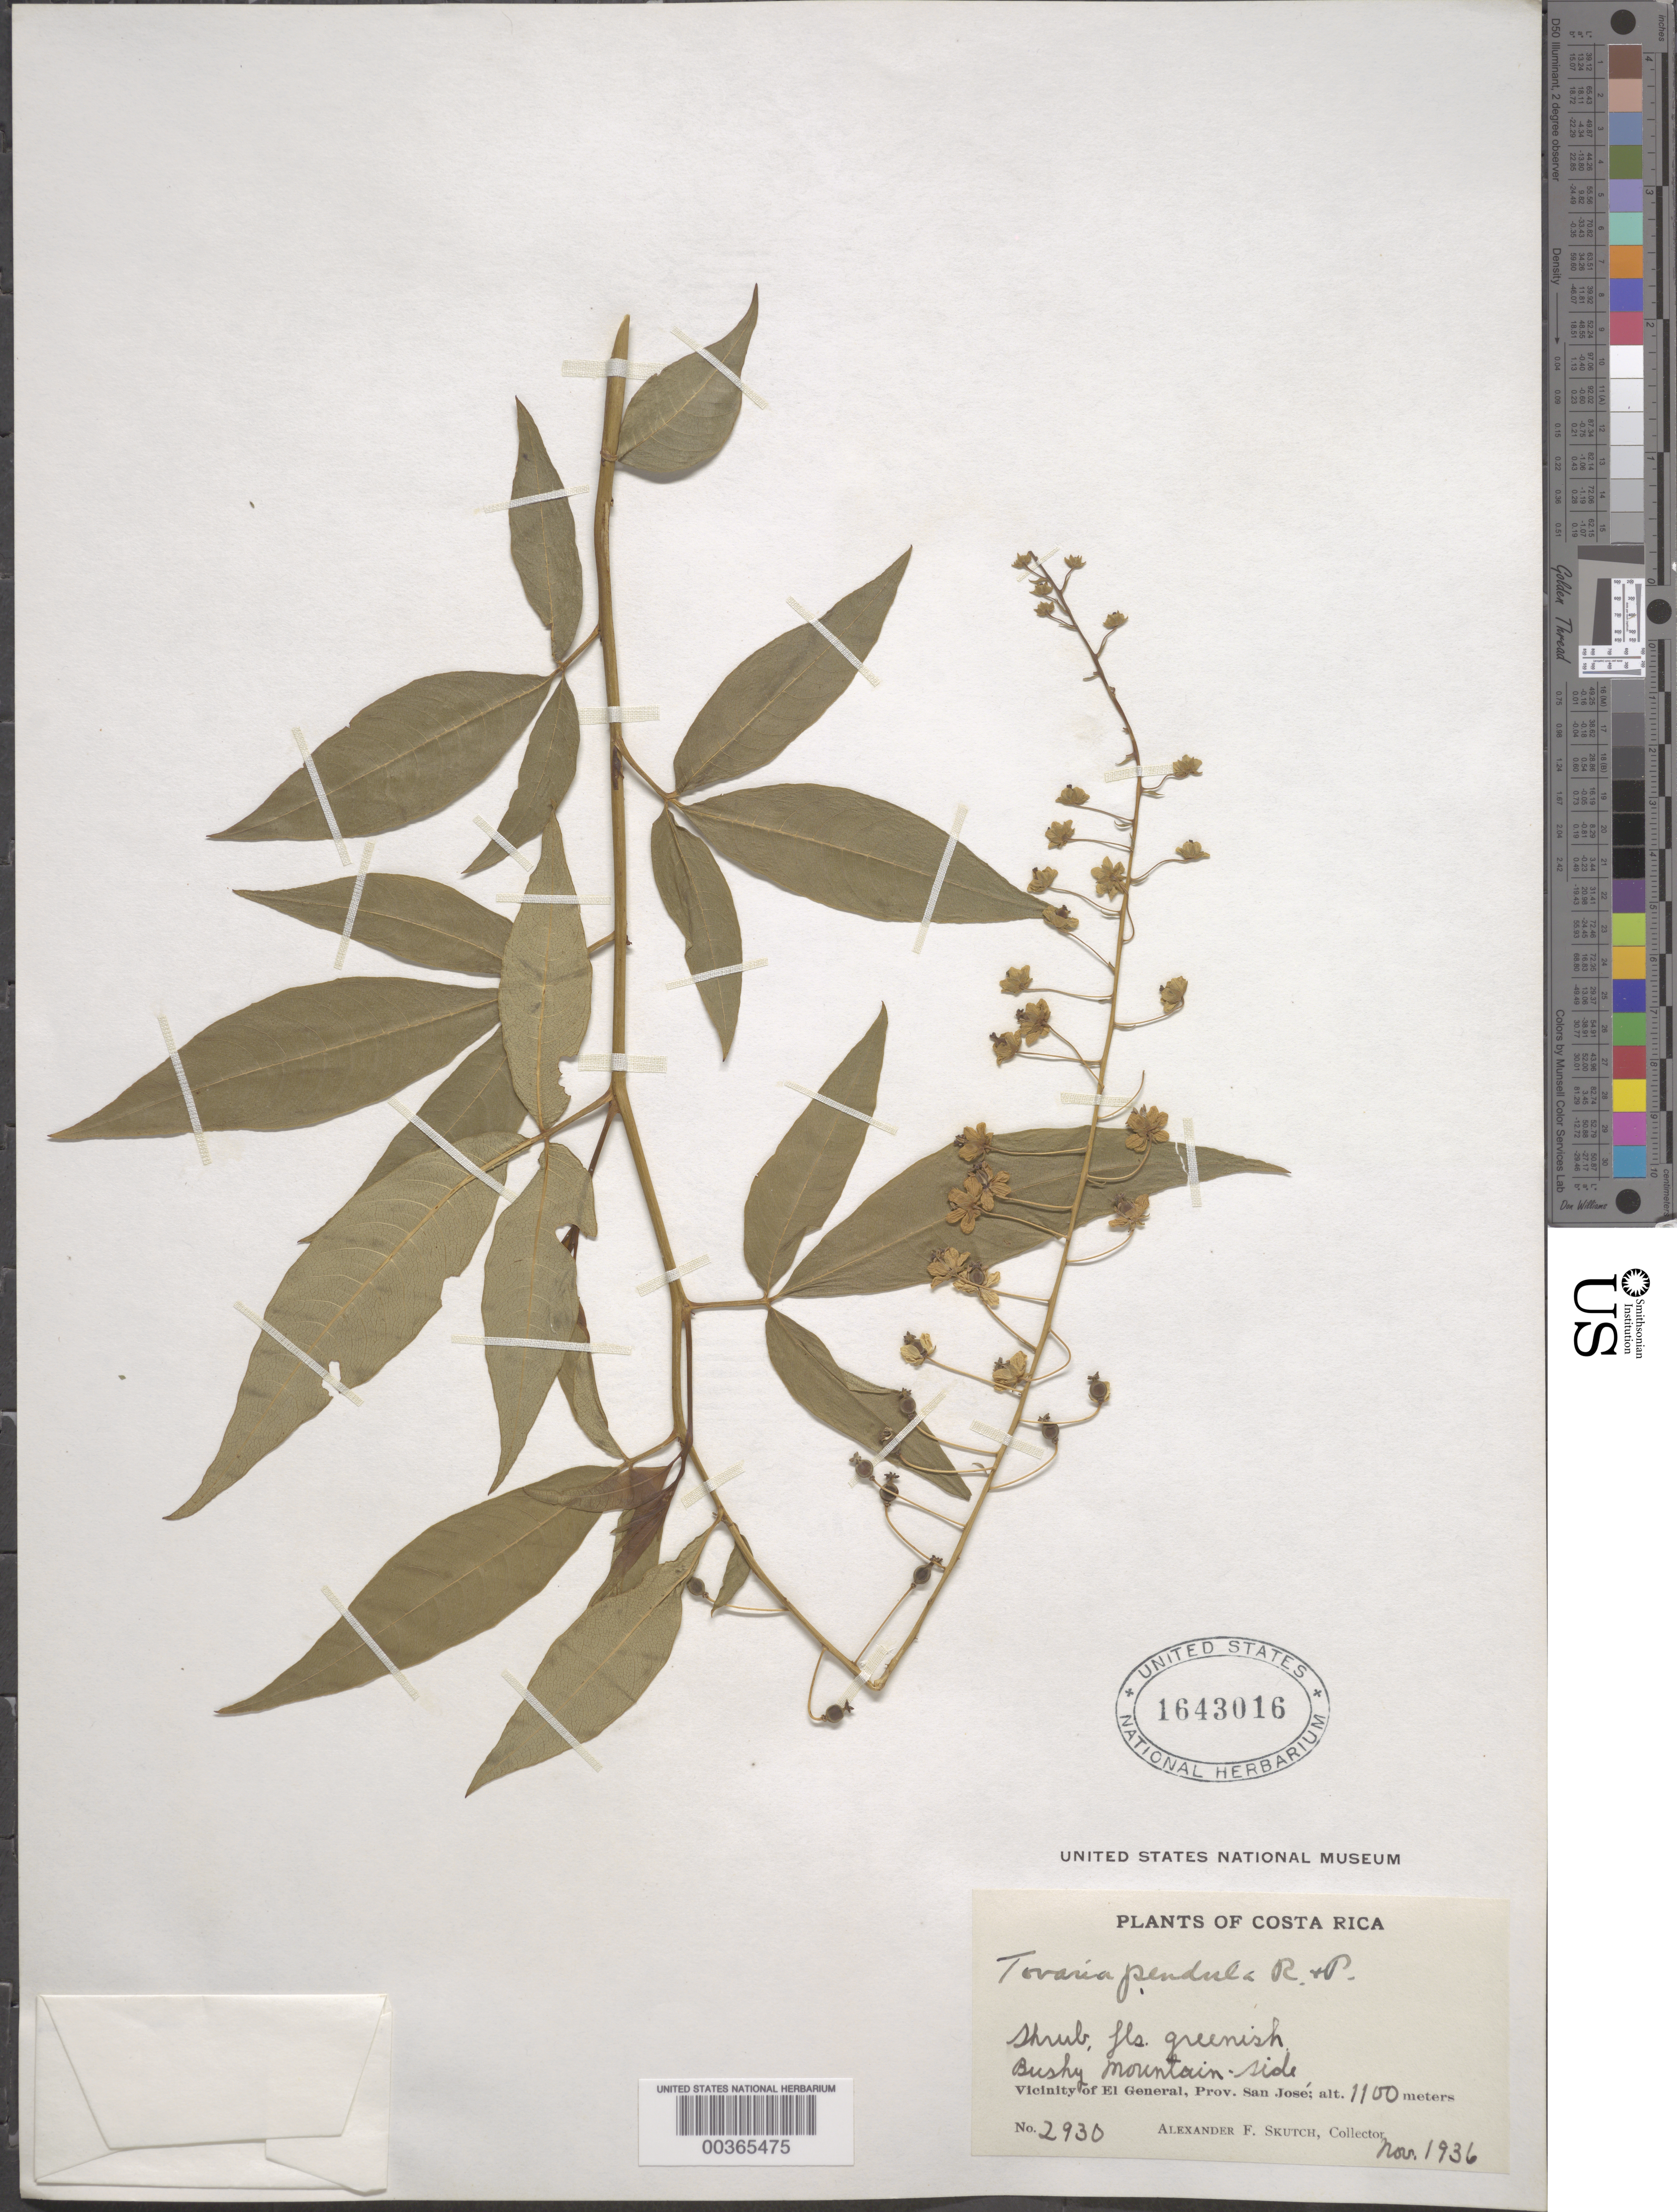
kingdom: Plantae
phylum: Tracheophyta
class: Magnoliopsida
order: Brassicales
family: Tovariaceae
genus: Tovaria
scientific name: Tovaria pendula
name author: Ruiz & Pav.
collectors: A. F. Skutch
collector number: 2930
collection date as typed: Nov 1936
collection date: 1936-11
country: Costa Rica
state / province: San José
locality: Vicinity of el general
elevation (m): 1100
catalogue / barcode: US 1643016